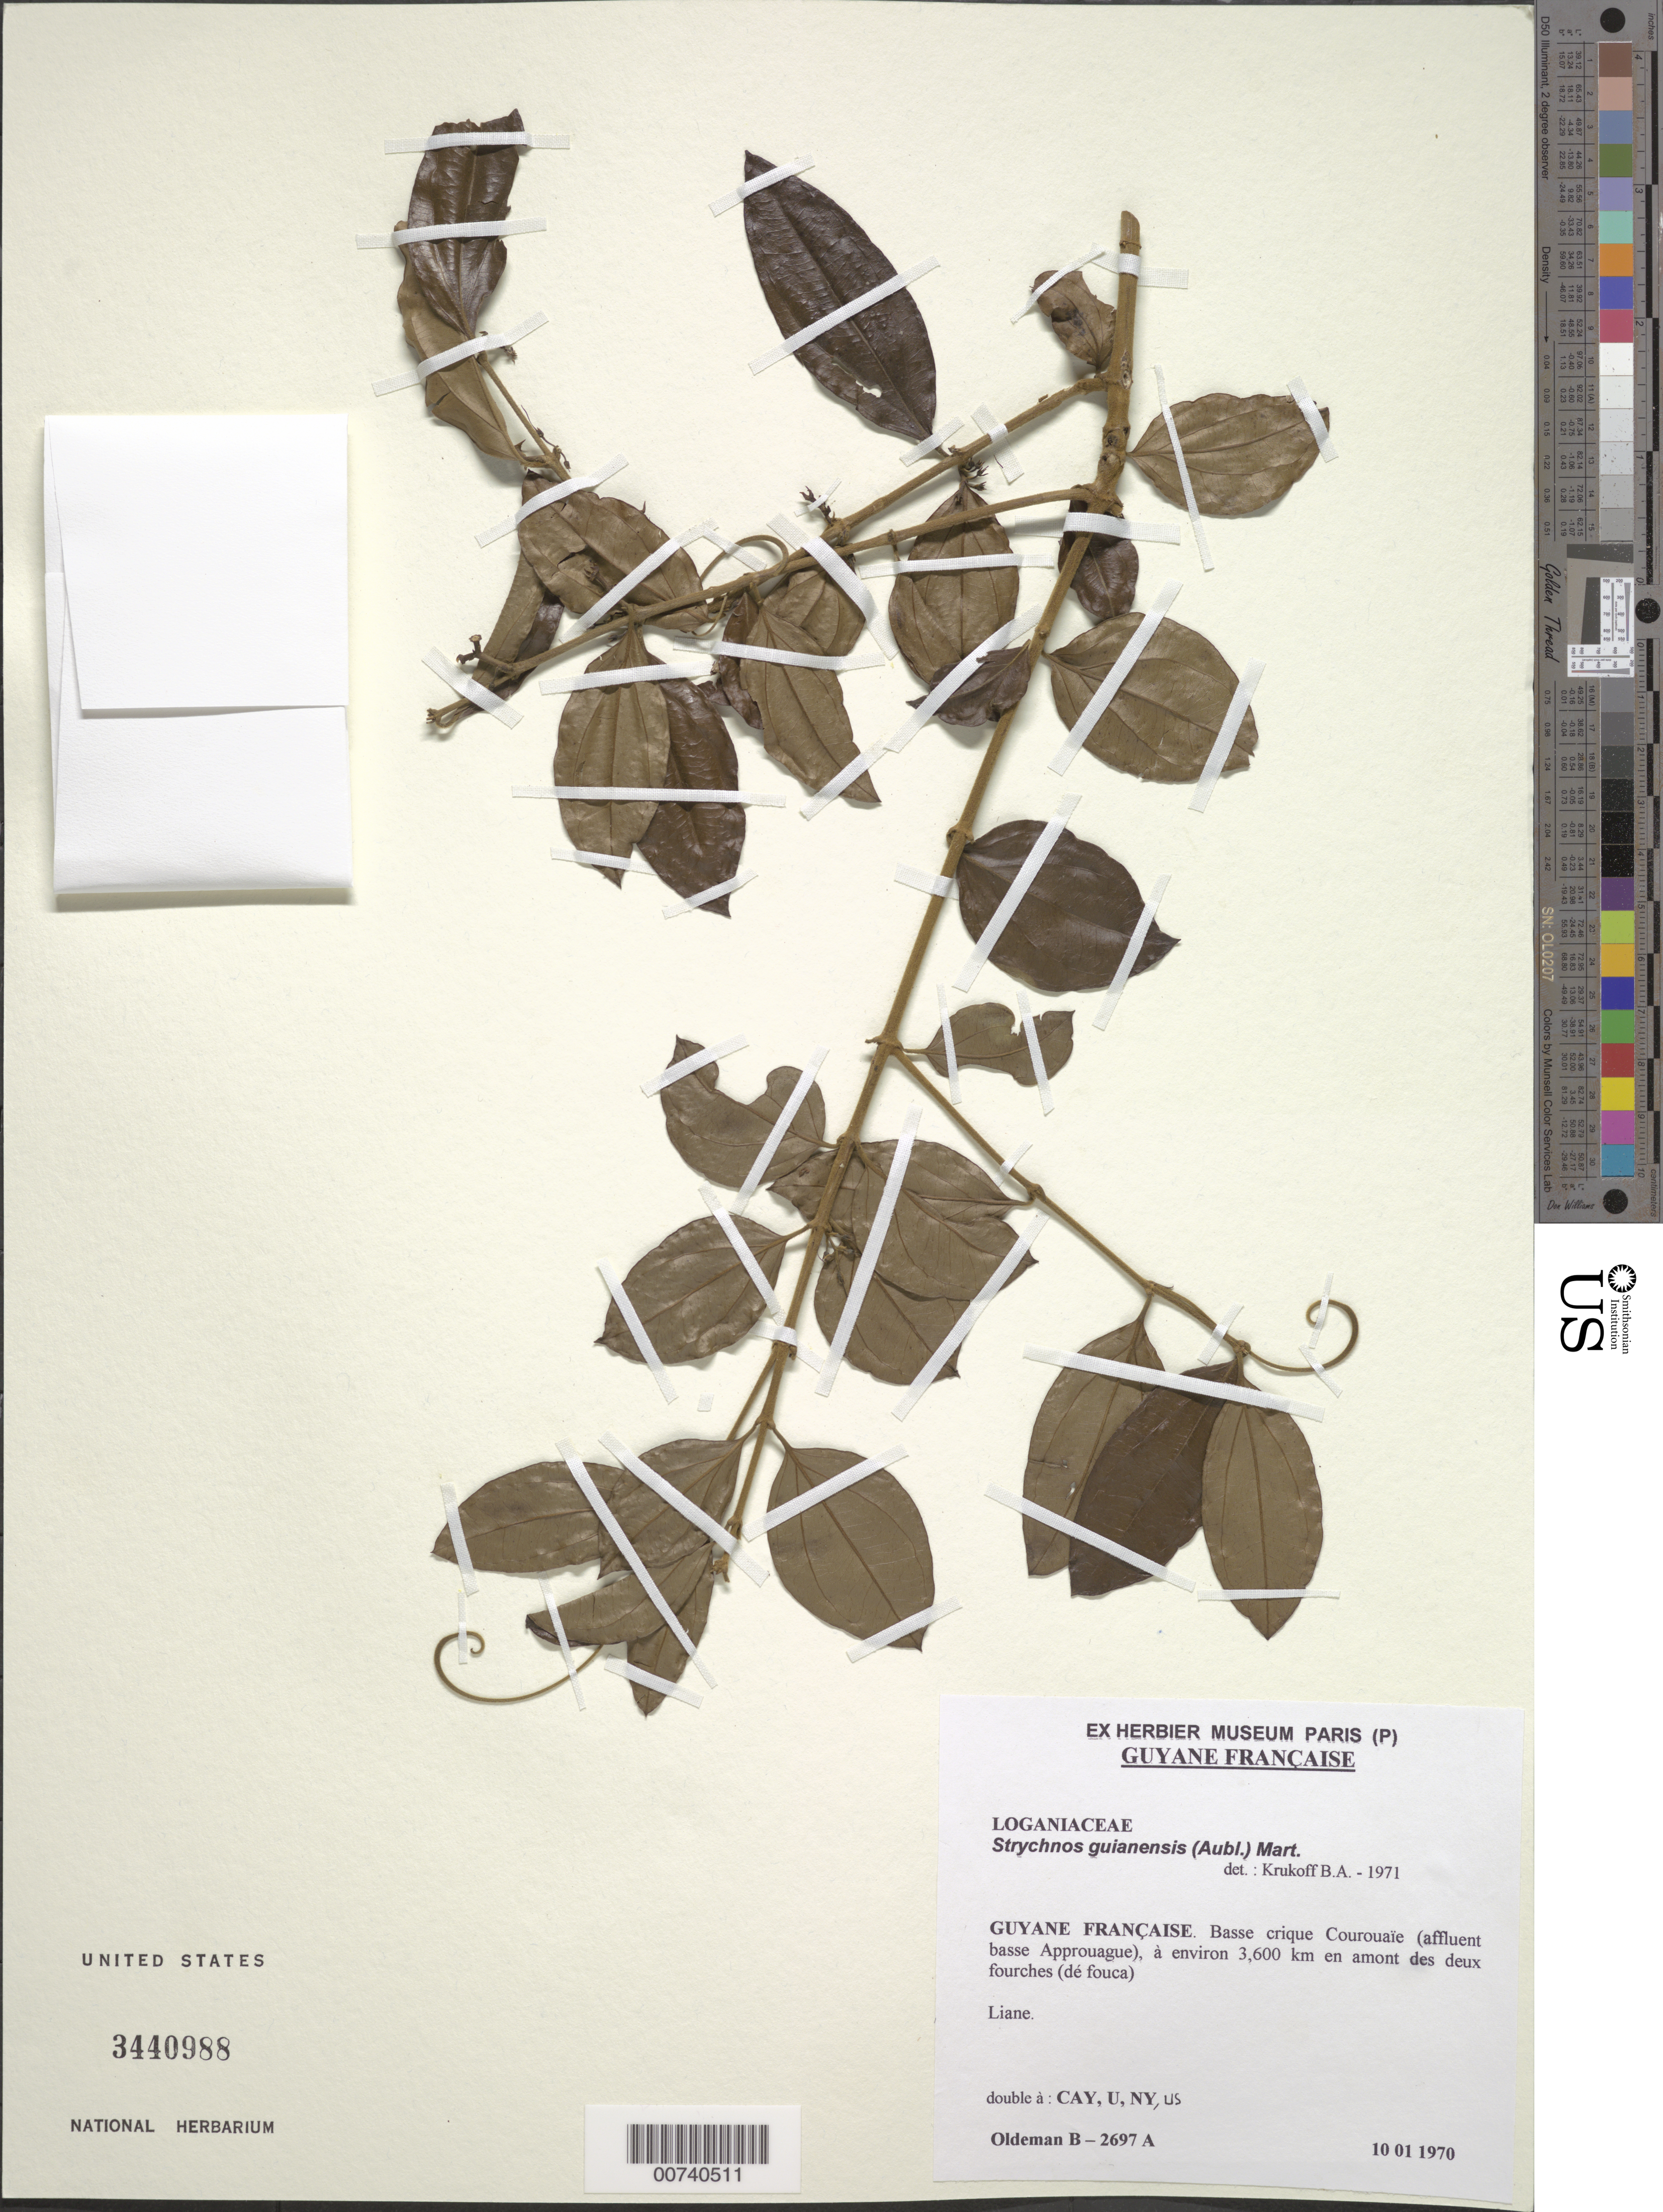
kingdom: Plantae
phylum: Tracheophyta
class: Magnoliopsida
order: Gentianales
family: Loganiaceae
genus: Strychnos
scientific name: Strychnos guianensis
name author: (Aubl.) Mart.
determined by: Krukoff, B. A.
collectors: R. Oldeman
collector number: B 2697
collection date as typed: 10-Jan-70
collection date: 1970-01-10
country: French Guiana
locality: Crique Courouaïe (affluent basse Approuague),a environ 3 km en amont des deux Fourches (de' fouca)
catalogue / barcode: US 3440988